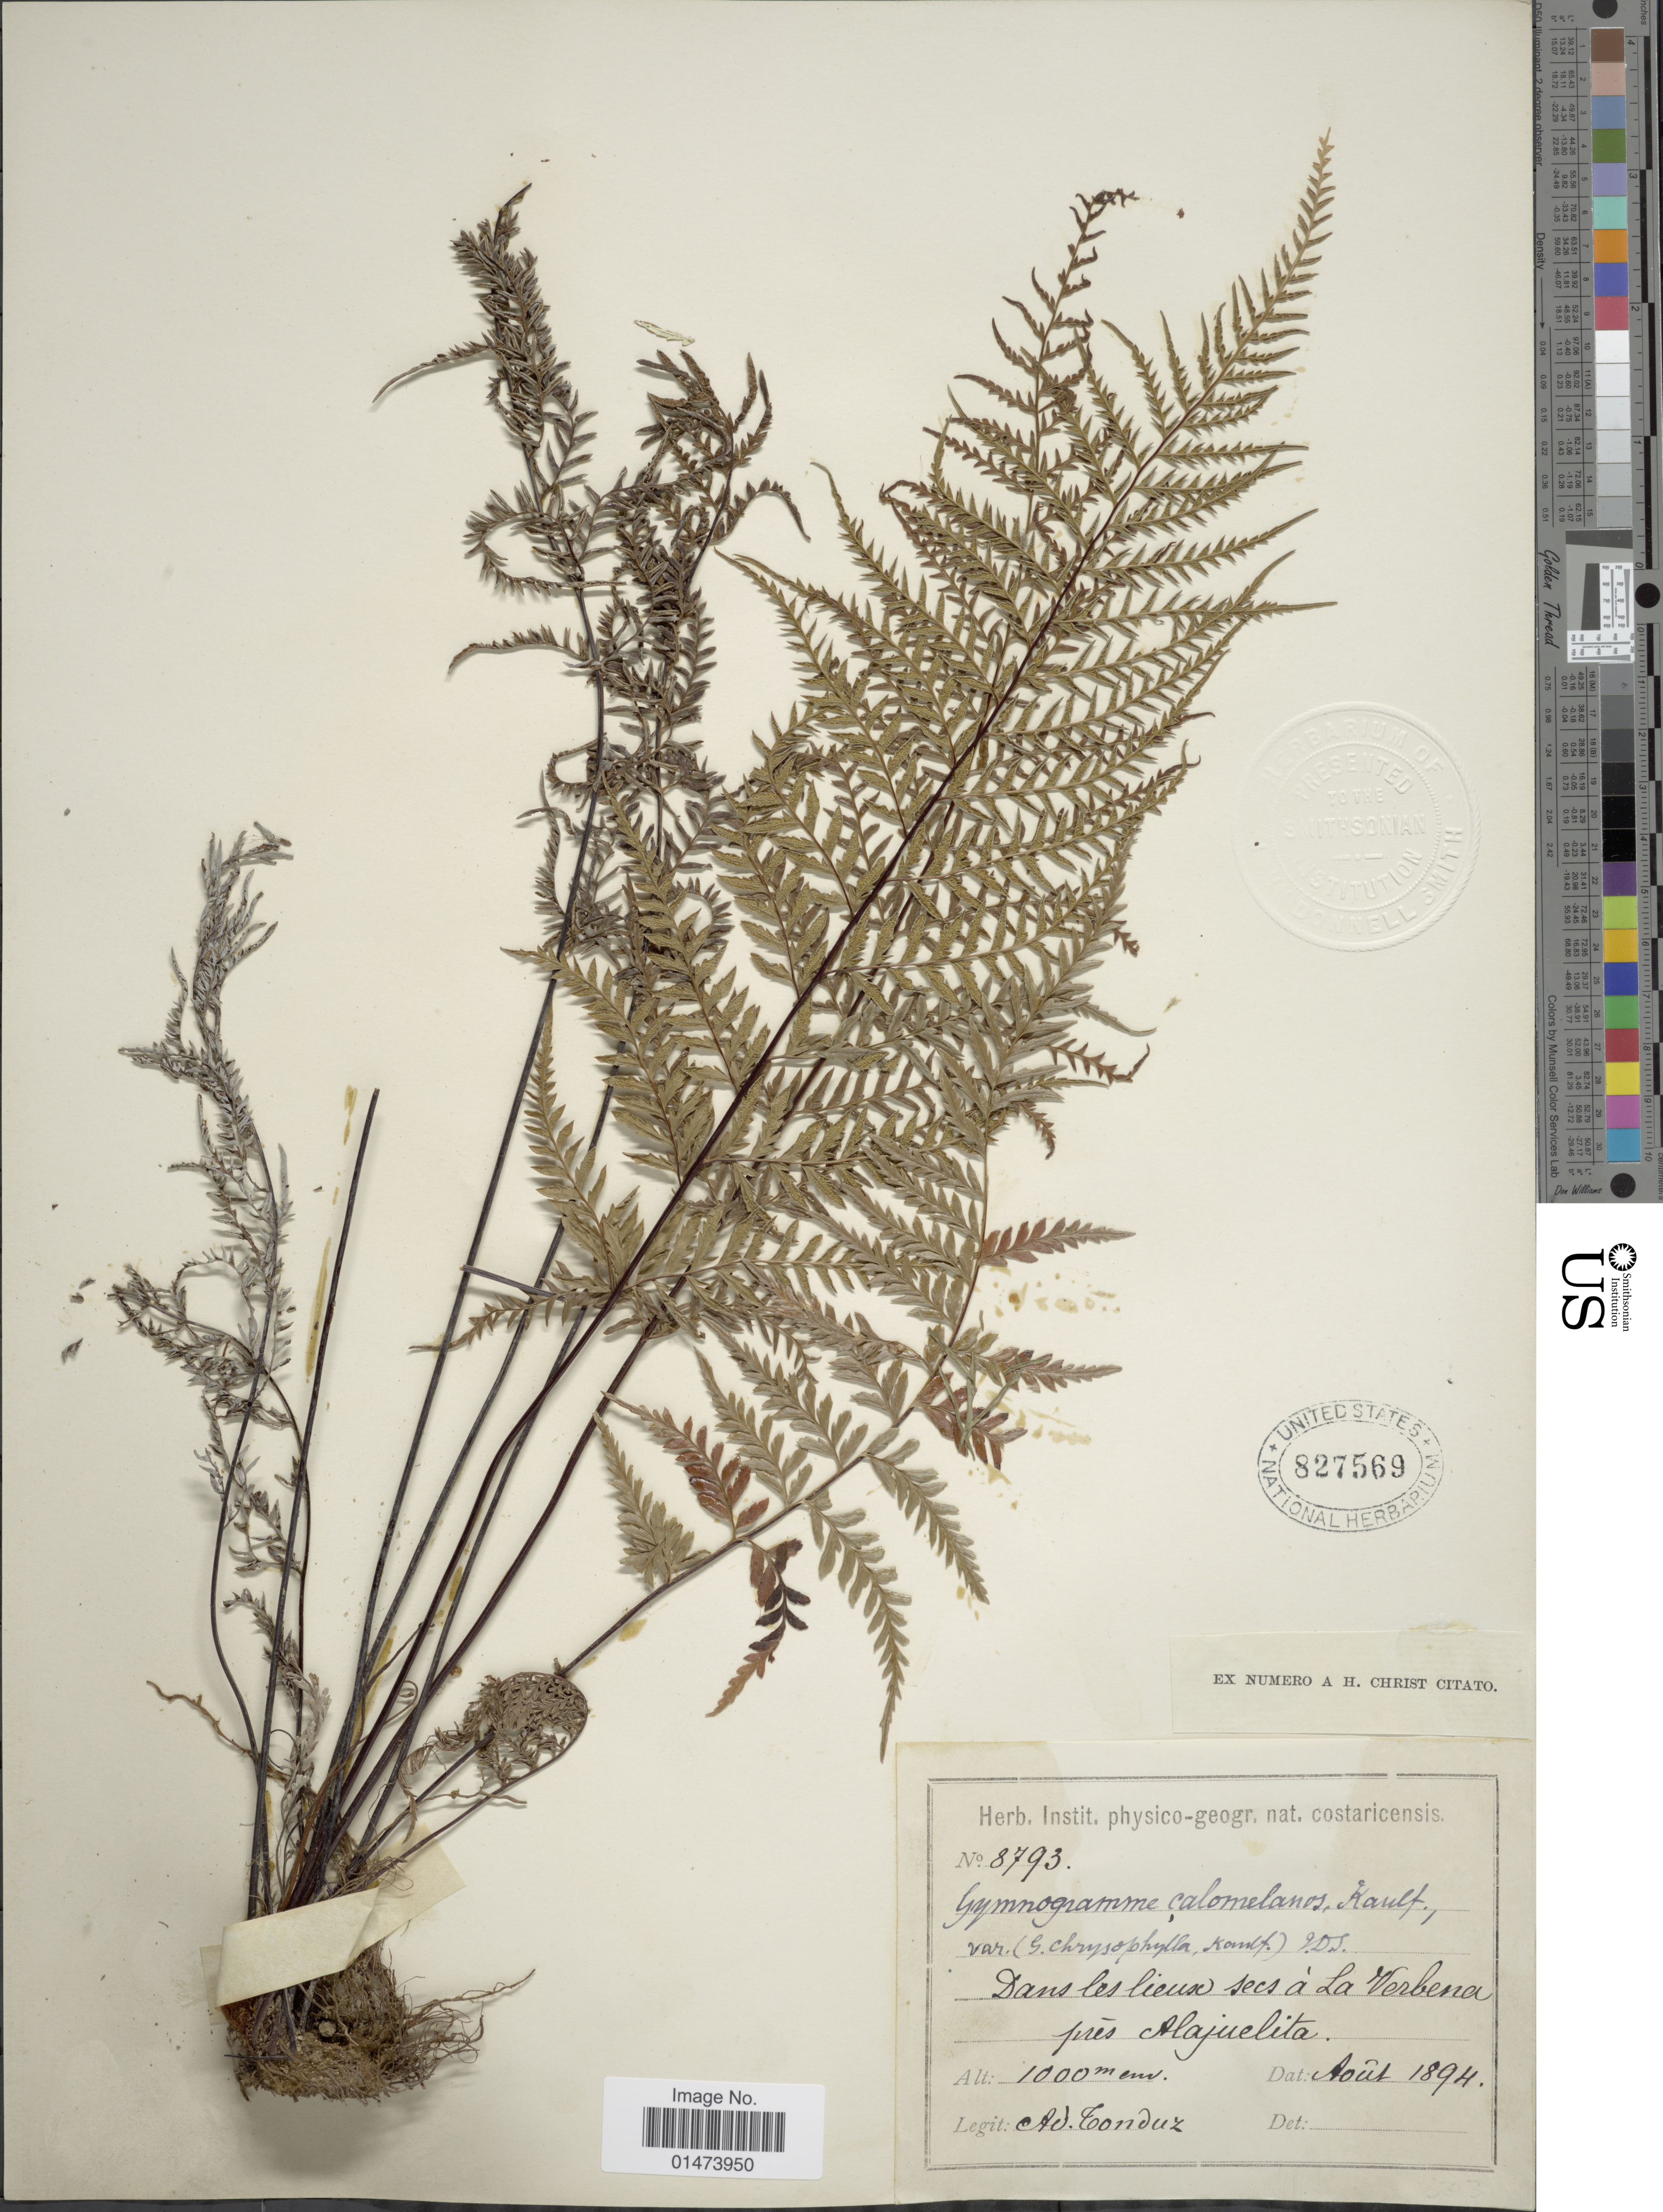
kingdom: Plantae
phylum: Tracheophyta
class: Polypodiopsida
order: Polypodiales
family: Pteridaceae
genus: Pityrogramma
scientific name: Pityrogramma calomelanos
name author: (L.) Link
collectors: A. Fonduz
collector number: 8793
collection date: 1894-08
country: Costa Rica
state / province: Alajuela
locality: Dans les lieux secs a la Verbena pres Alajuelita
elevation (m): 100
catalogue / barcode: US 827569